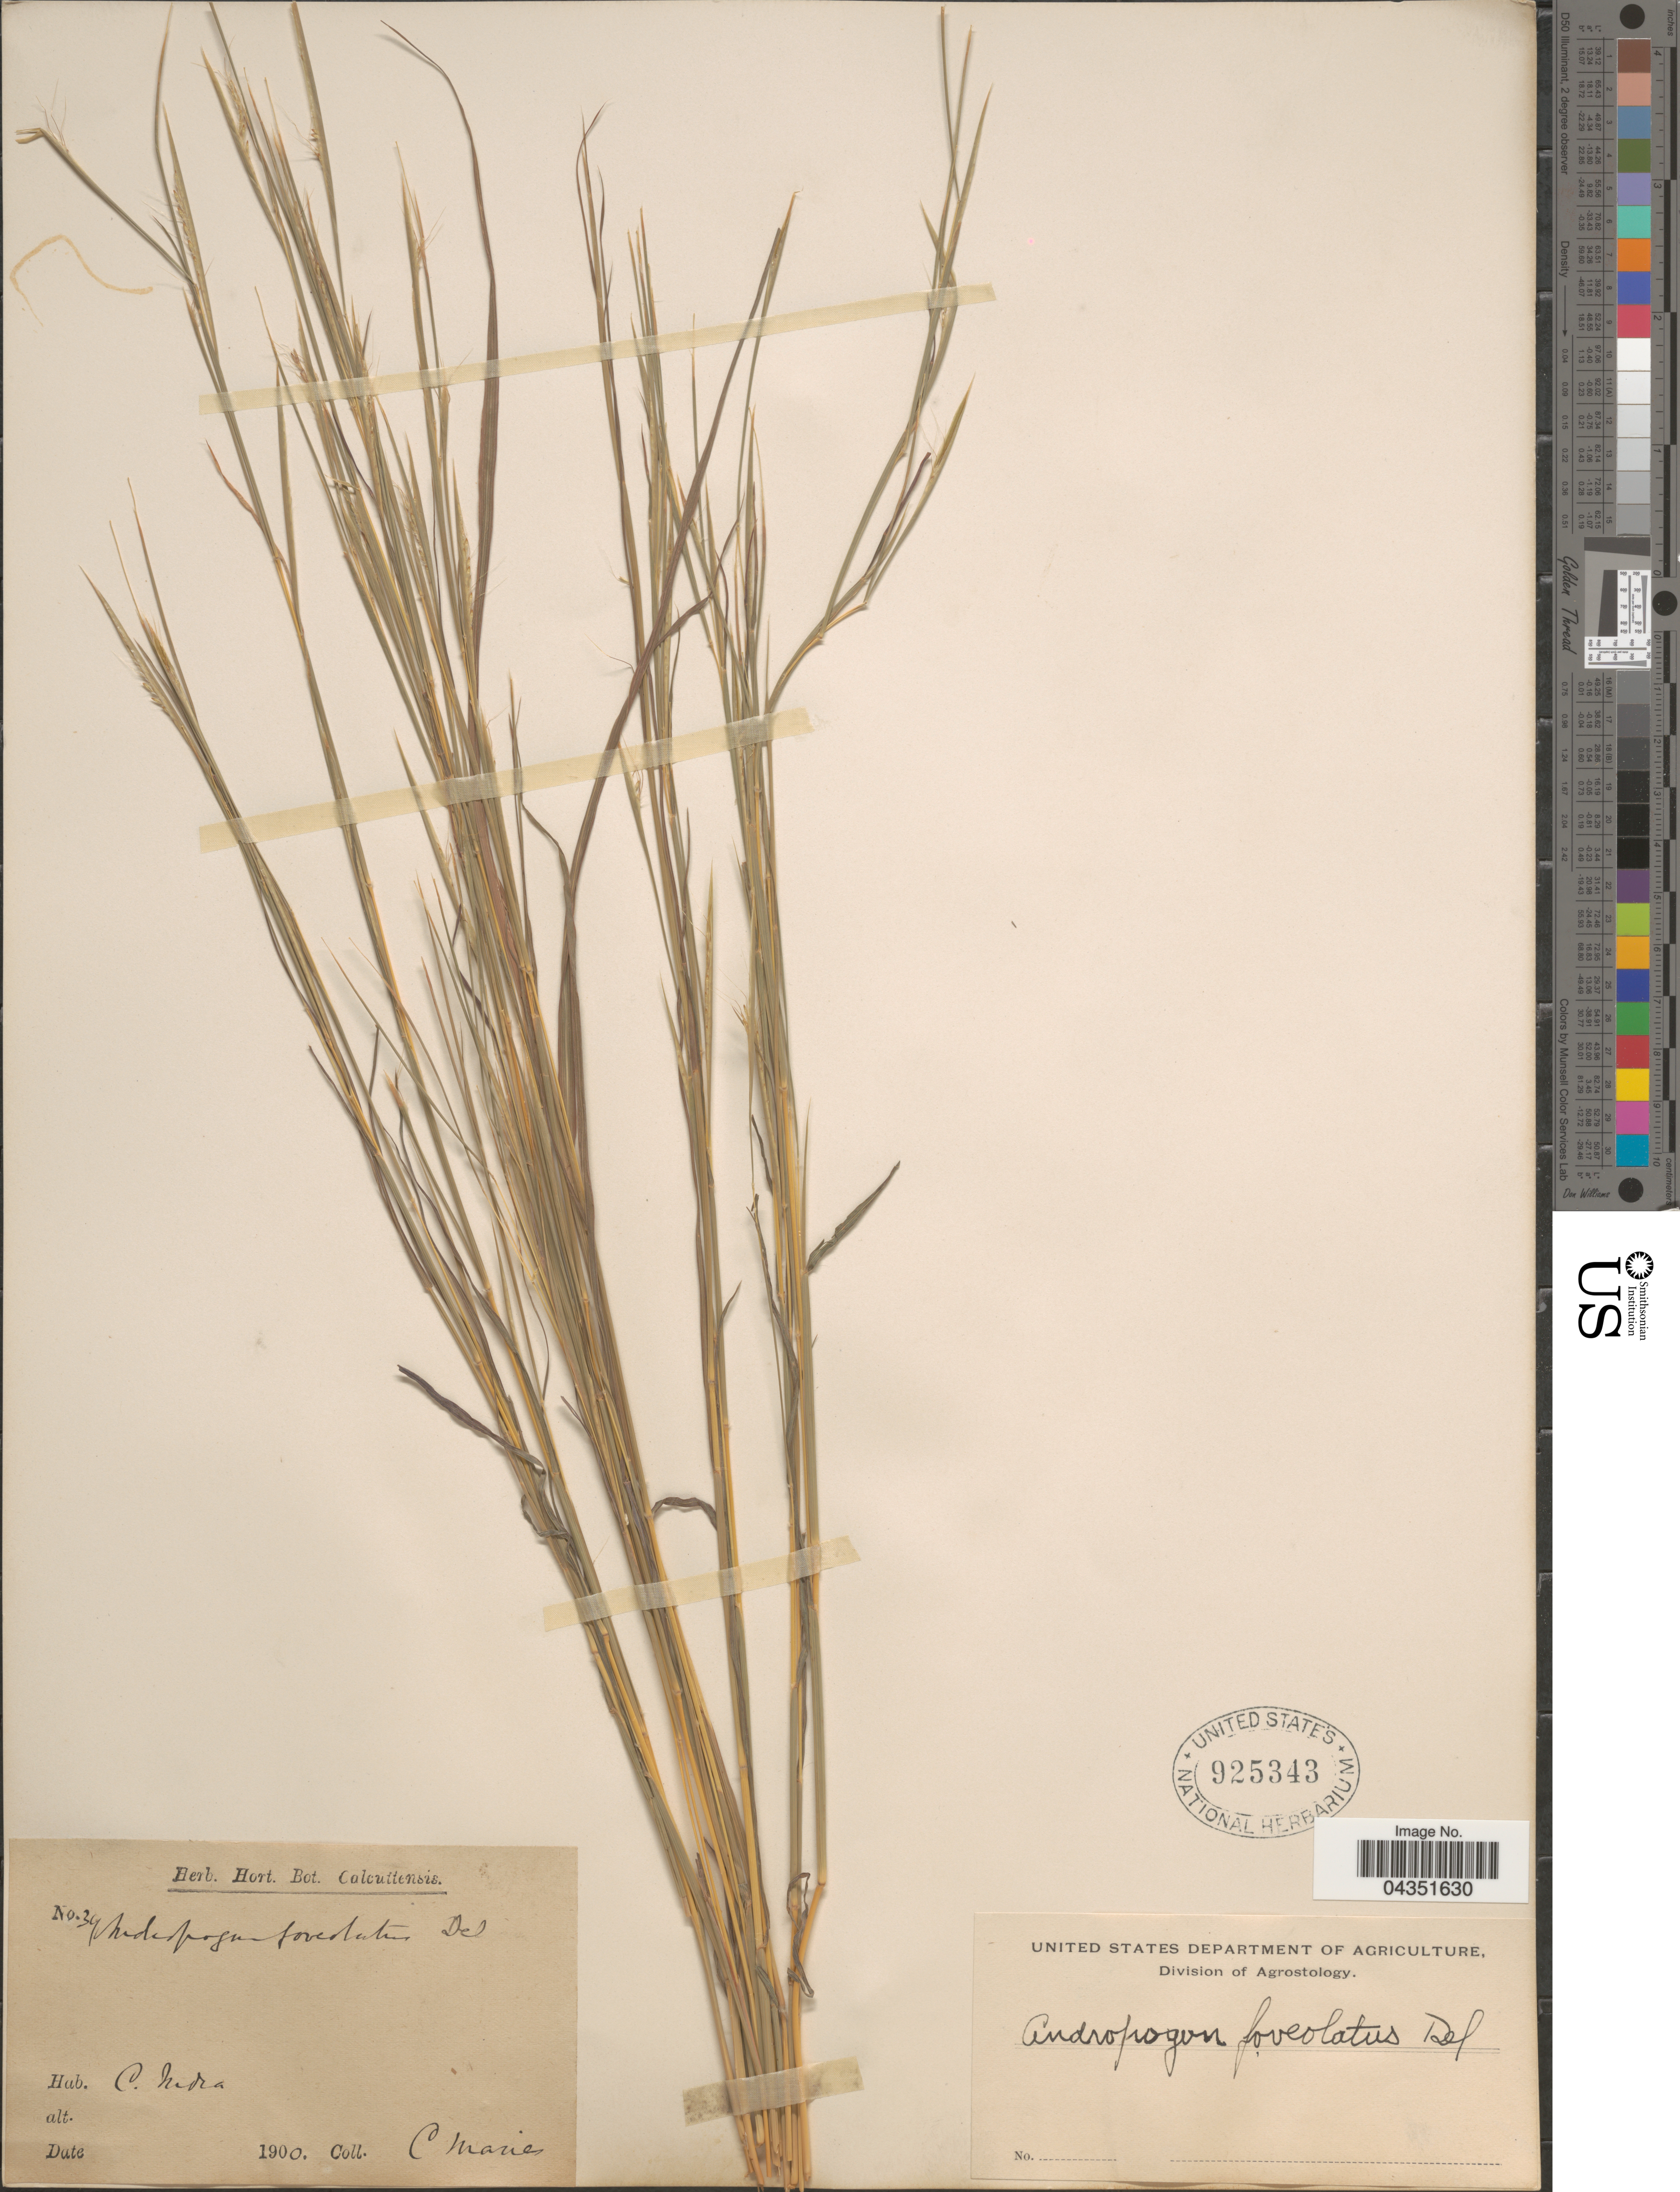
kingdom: Plantae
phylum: Tracheophyta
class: Liliopsida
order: Poales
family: Poaceae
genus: Eremopogon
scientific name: Eremopogon foveolatus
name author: (Delile) Stapf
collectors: C. Maries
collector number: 34*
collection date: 1900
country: India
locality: C. India.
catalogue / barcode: US 925343